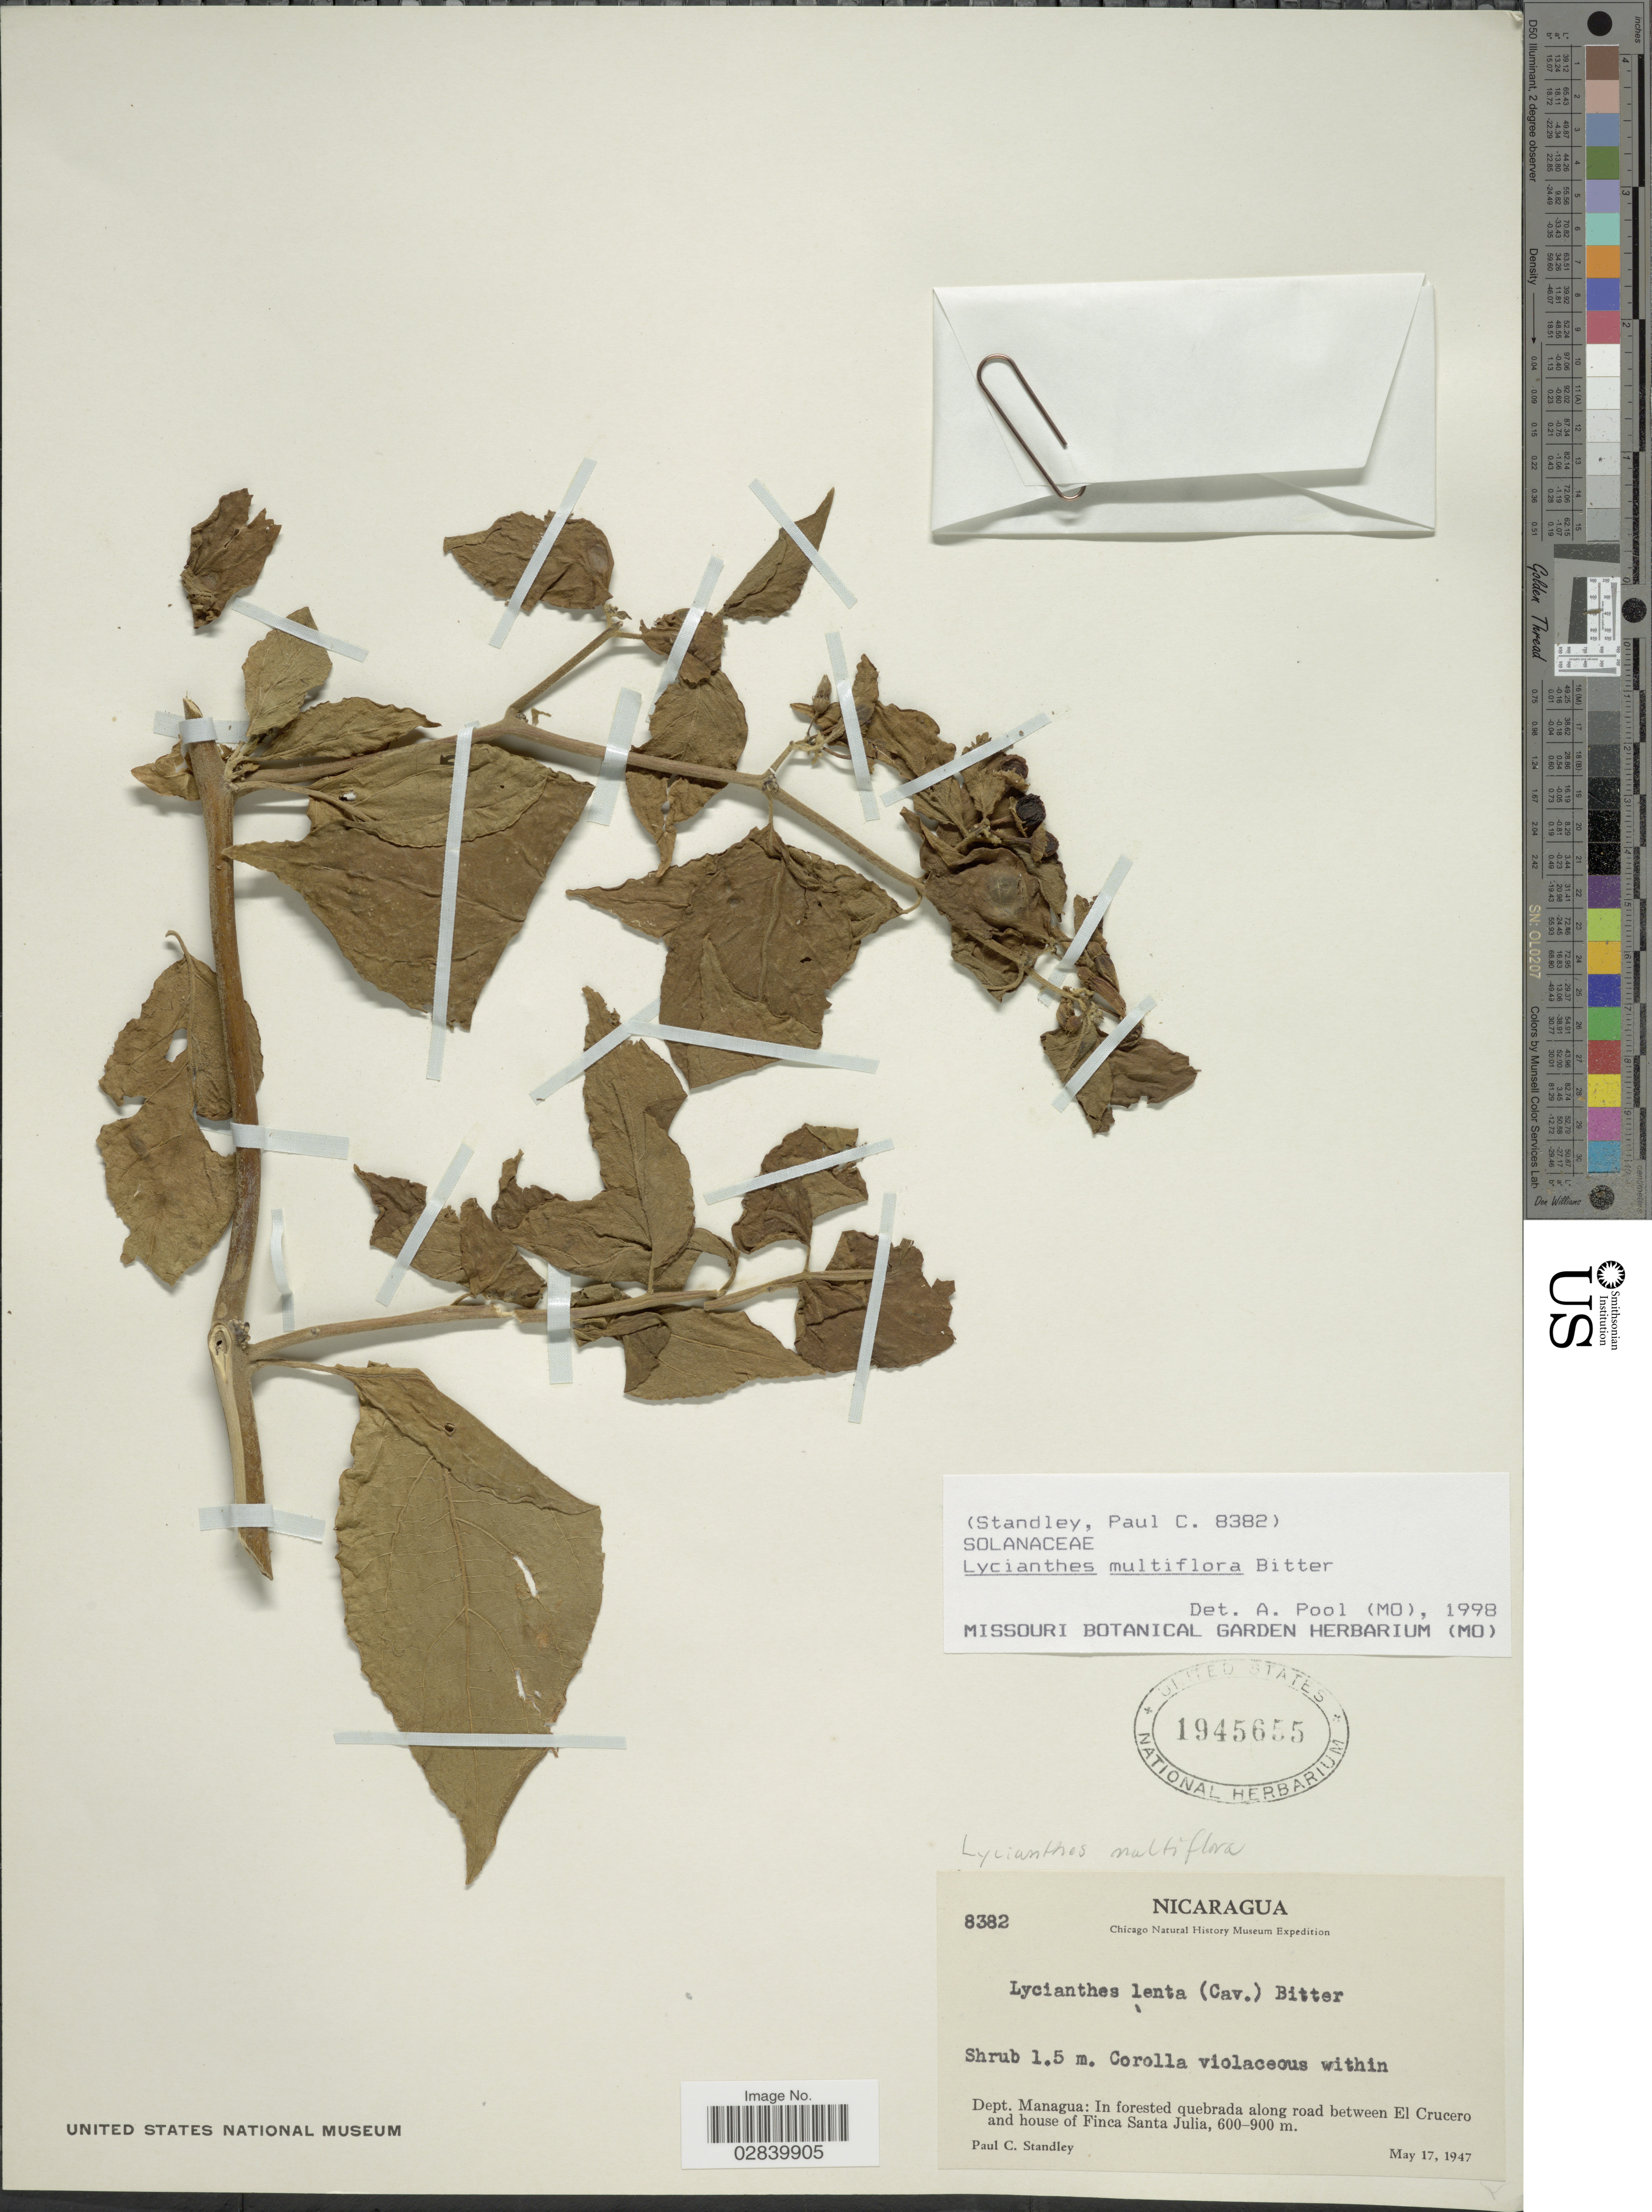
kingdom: Plantae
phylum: Tracheophyta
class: Magnoliopsida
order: Solanales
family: Solanaceae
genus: Lycianthes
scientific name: Lycianthes multiflora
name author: Bitter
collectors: P. C. Standley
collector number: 8382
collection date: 1947-05-17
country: Nicaragua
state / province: Managua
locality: Dept. Managua: in forested quebrada along road between El Crucero and house of Finca Santa Julia.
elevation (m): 600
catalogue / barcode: US 1945655